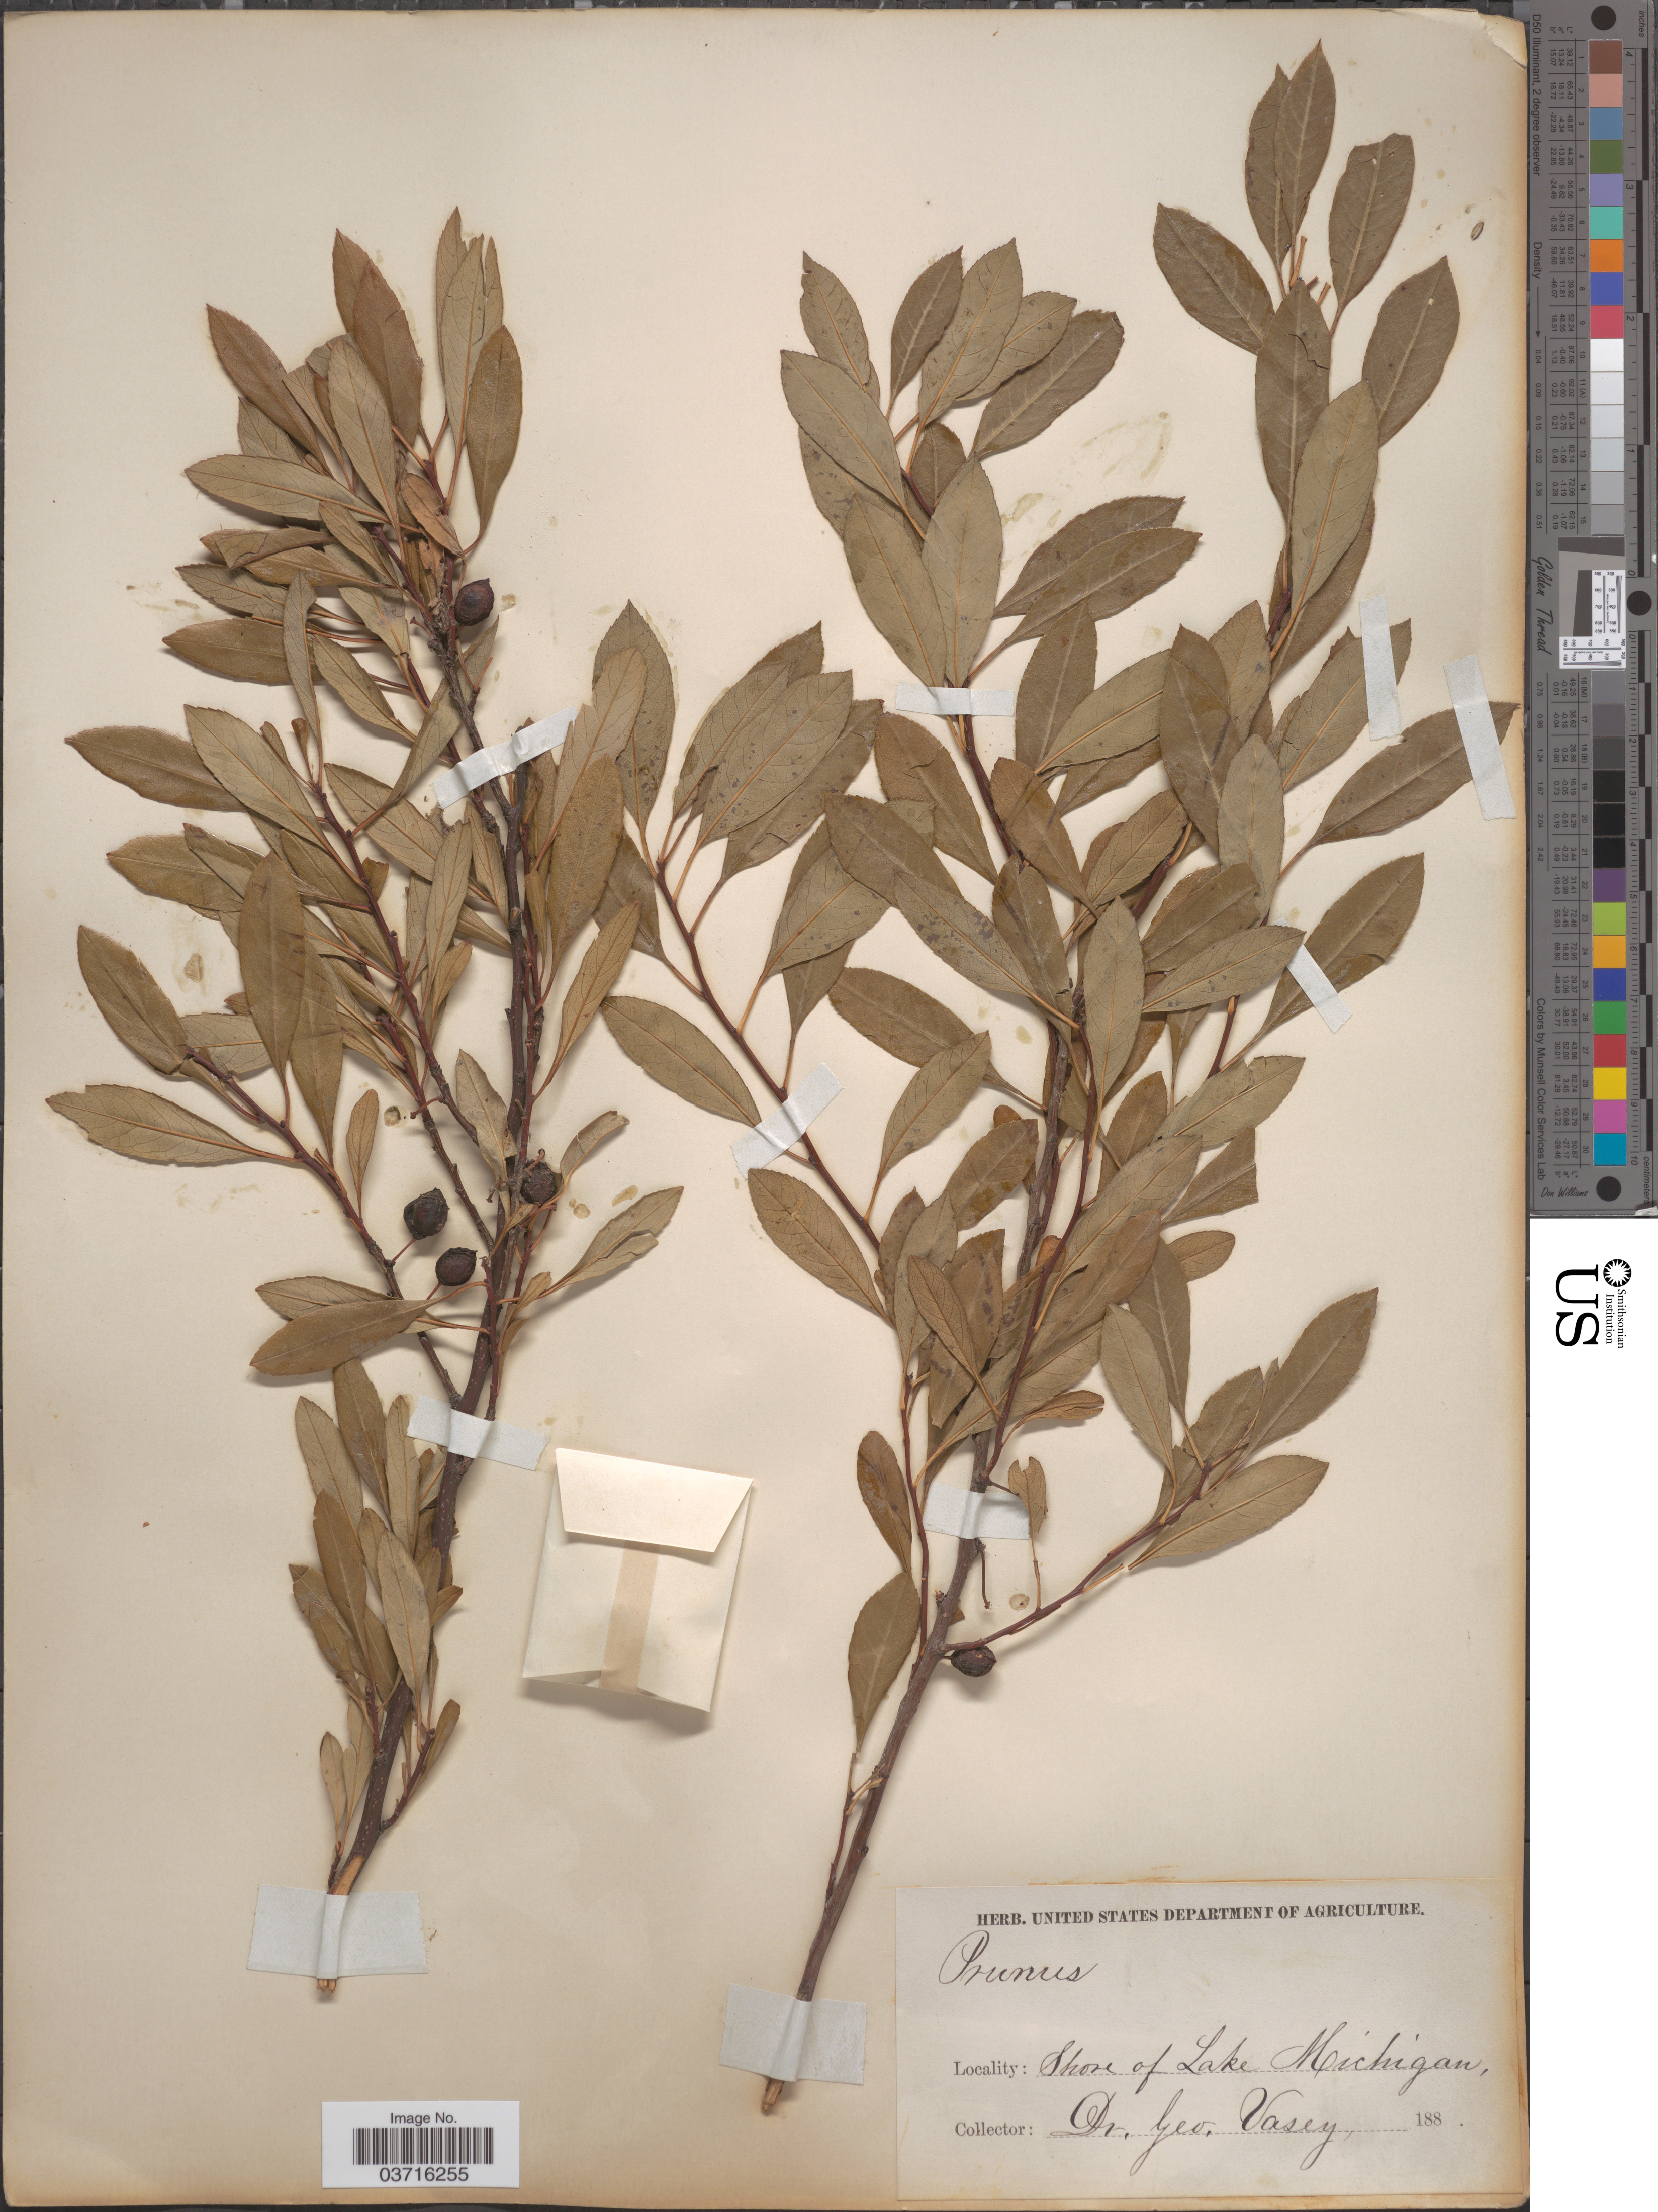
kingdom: Plantae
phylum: Tracheophyta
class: Magnoliopsida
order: Rosales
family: Rosaceae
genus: Prunus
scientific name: Prunus pumila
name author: L.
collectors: G. R. Vasey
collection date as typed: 188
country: United States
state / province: Michigan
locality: Shore of Lake Michigan.